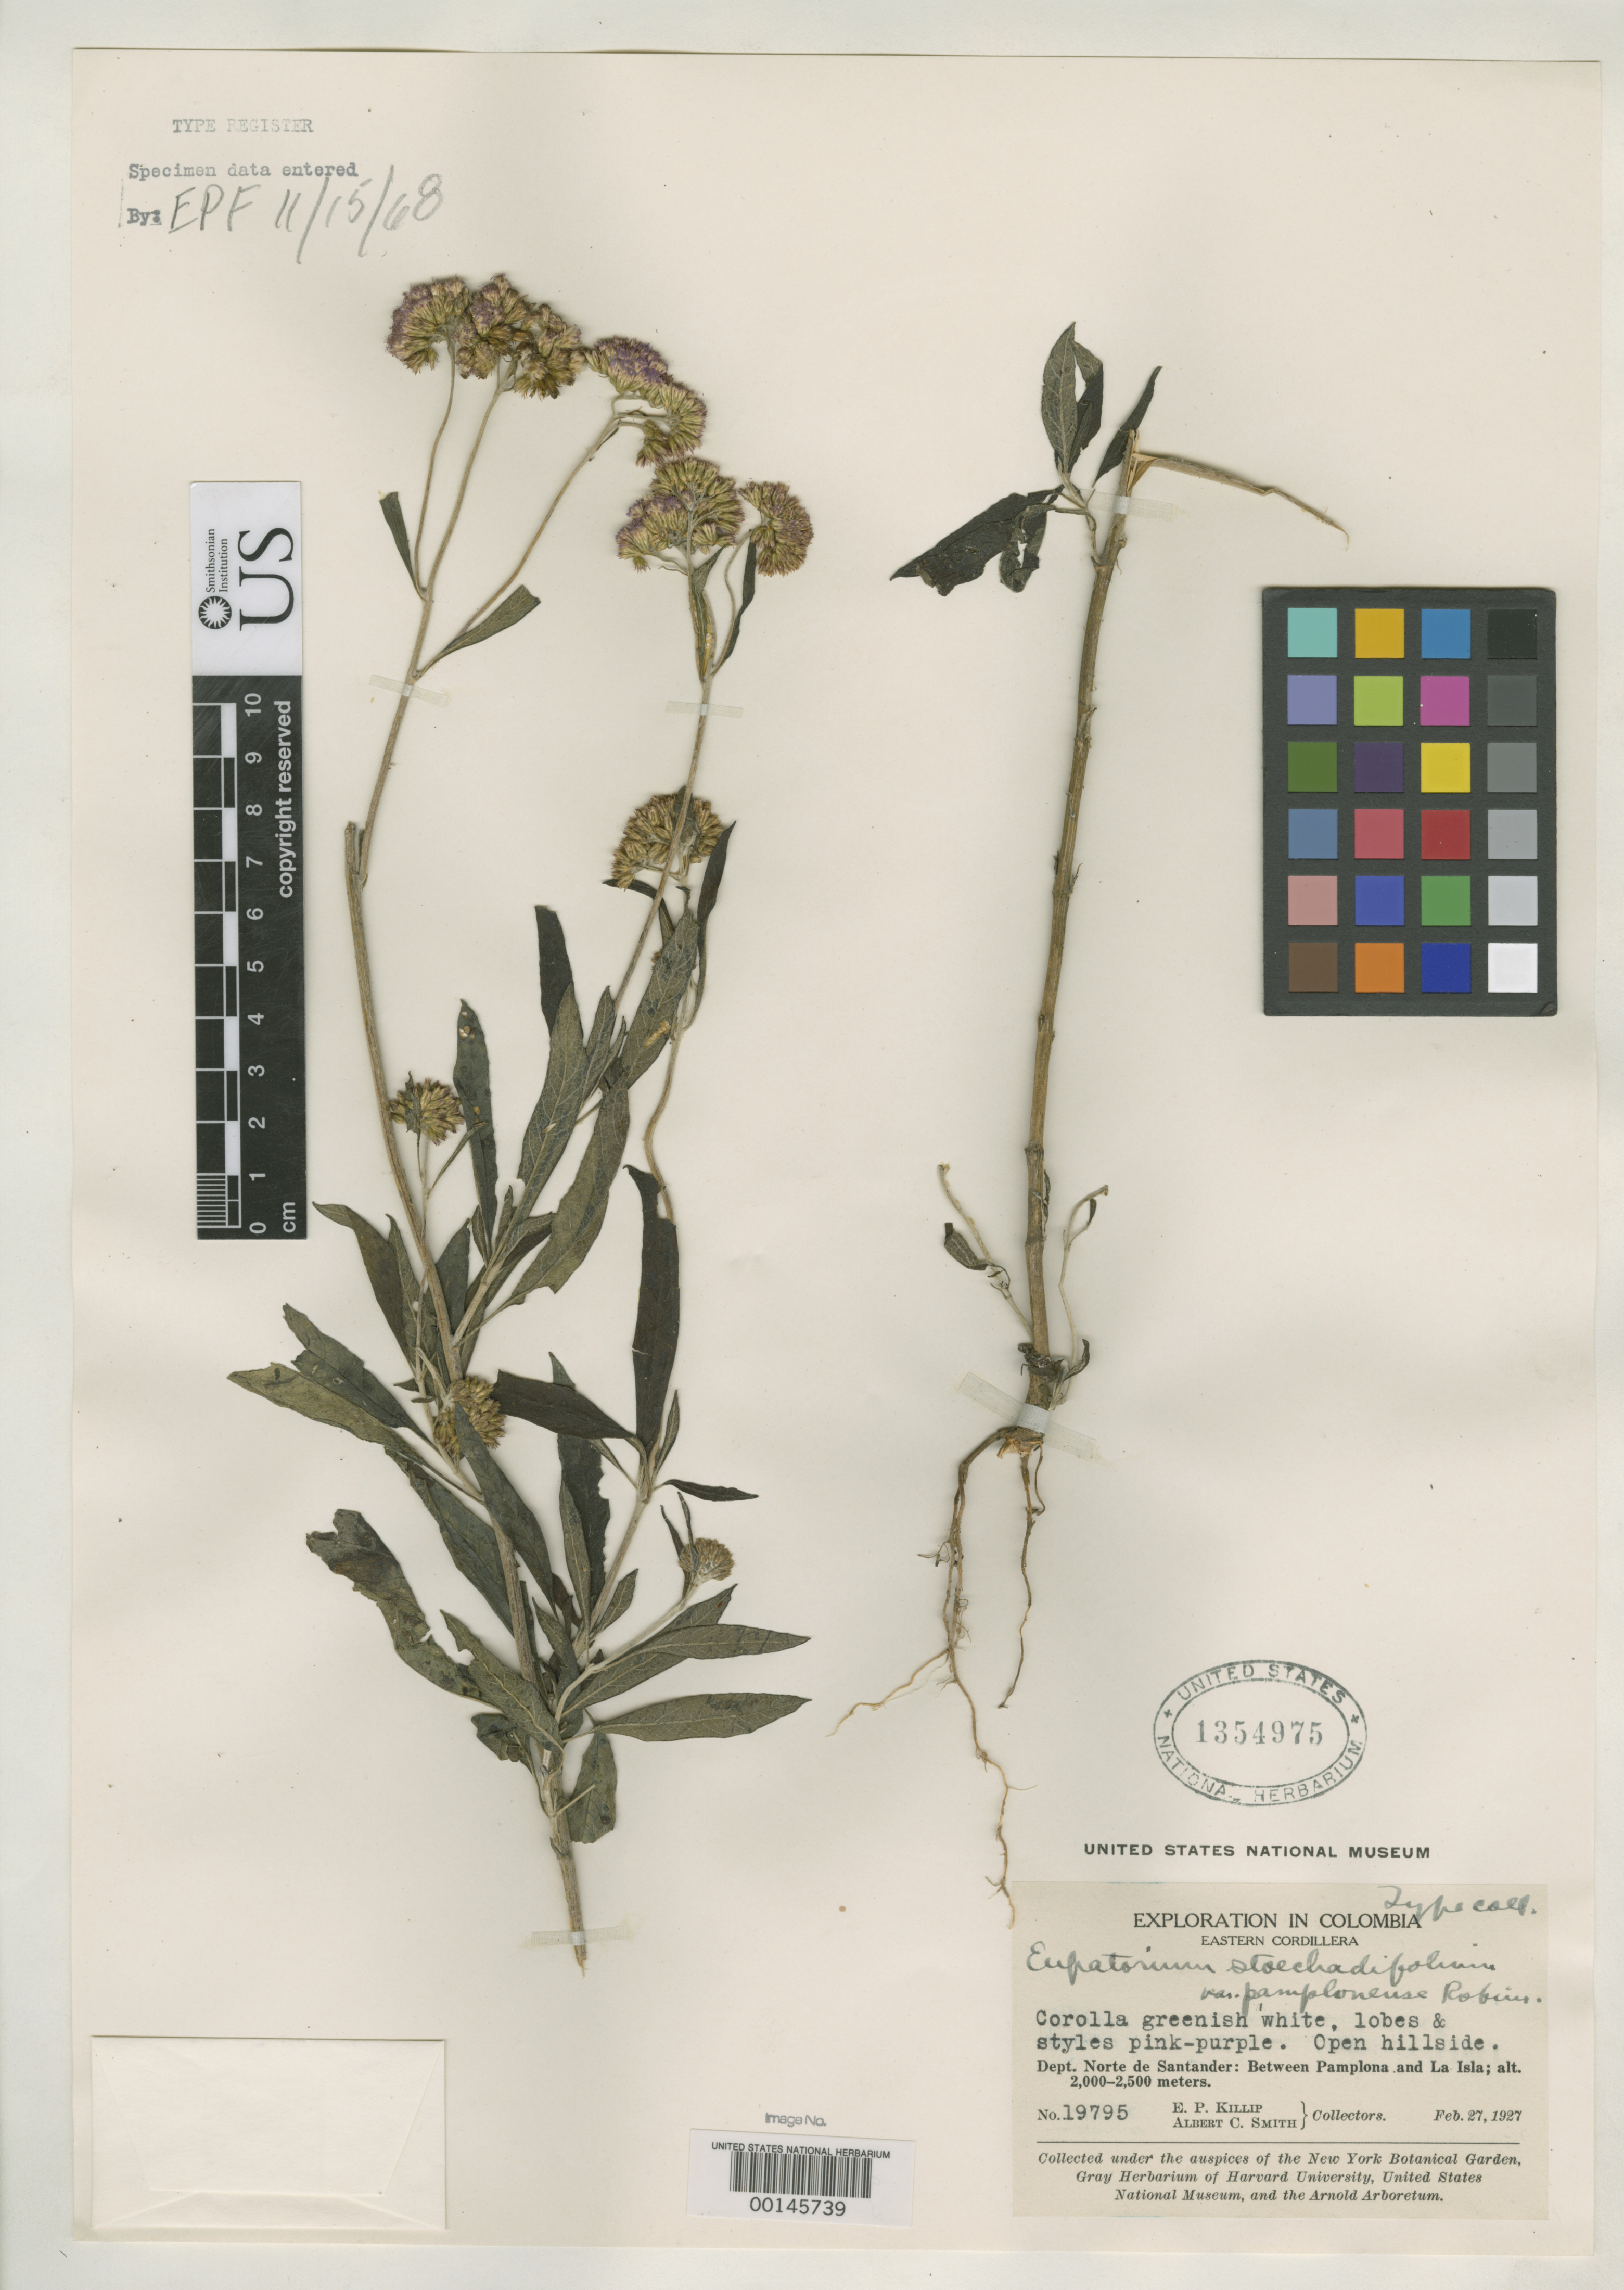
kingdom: Plantae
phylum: Tracheophyta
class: Magnoliopsida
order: Asterales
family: Asteraceae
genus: Eupatorium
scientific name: Eupatorium stoechadifolium var. pamplonense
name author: B.L. Rob.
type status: Isotype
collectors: E. P. Killip & A. C. Smith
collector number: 19795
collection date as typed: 27 Feb 1927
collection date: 1927-02-27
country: Colombia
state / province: Norte de Santander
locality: Pamplona, La Baja.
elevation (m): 2000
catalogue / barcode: US 1354975